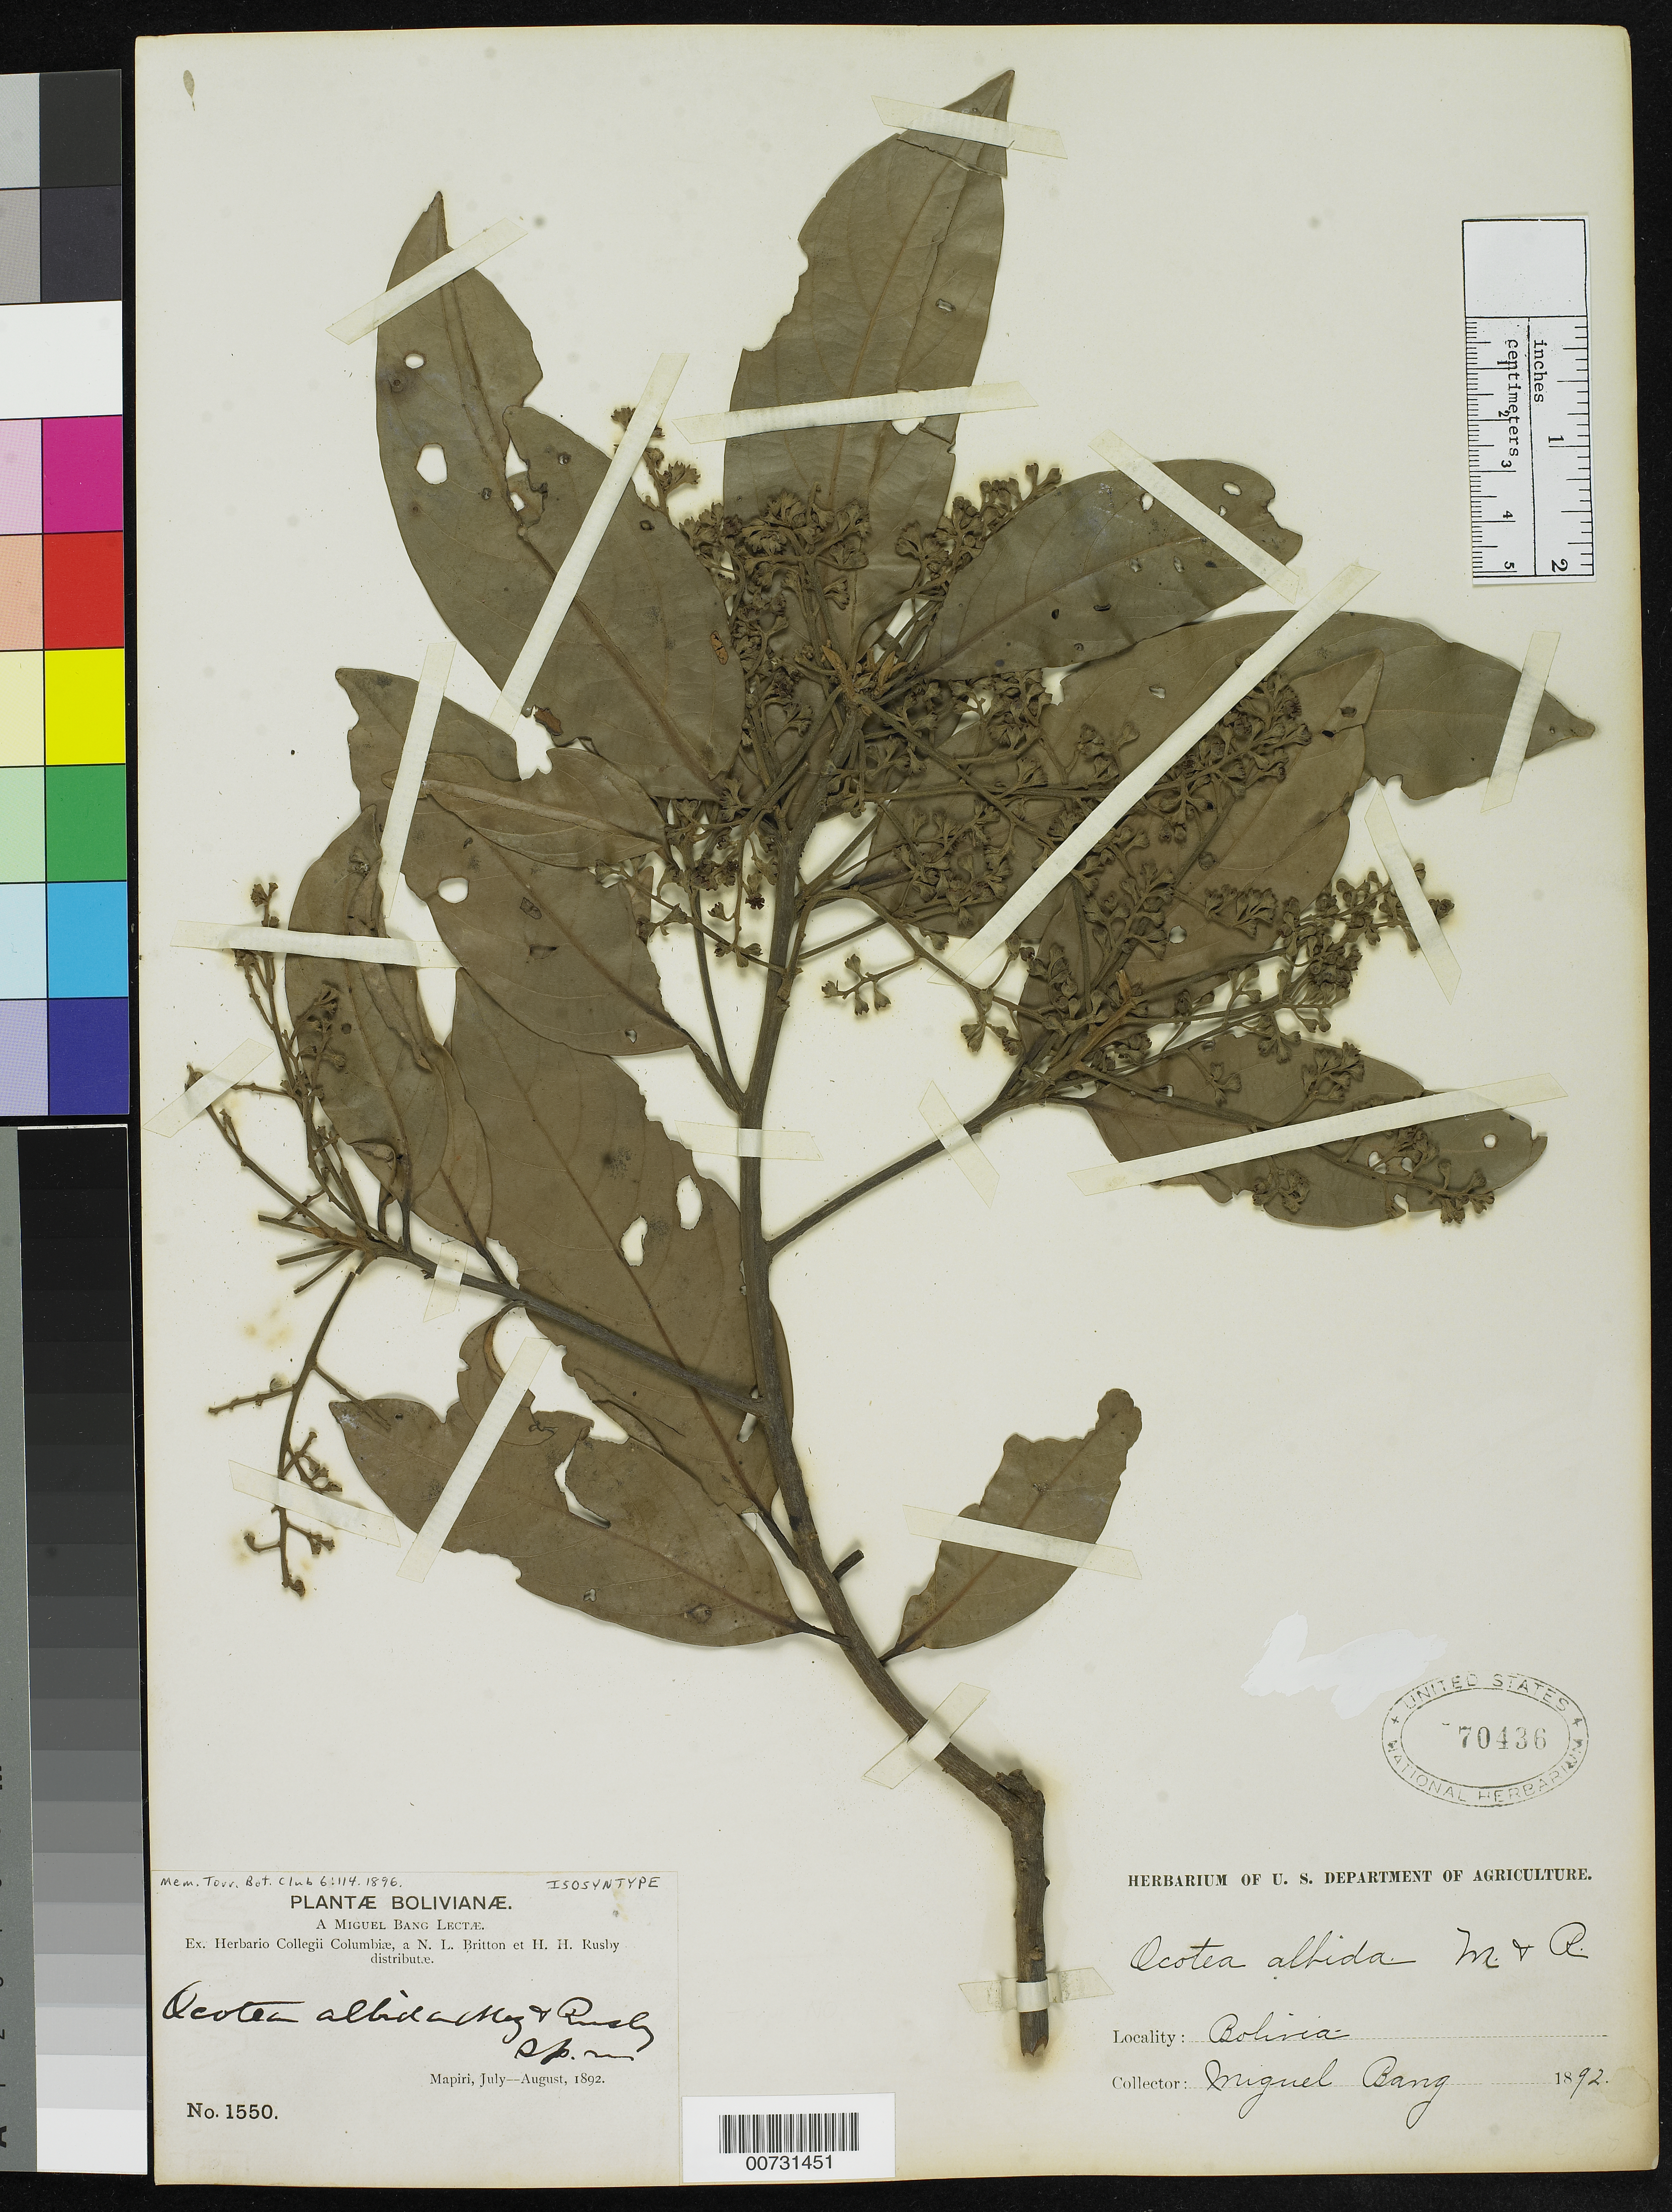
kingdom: Plantae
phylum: Tracheophyta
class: Magnoliopsida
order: Laurales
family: Lauraceae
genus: Ocotea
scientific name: Ocotea albida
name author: Mez & Rusby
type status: Isosyntype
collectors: M. Bang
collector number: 1550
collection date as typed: Jul 1892 to -- Aug 1892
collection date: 1892-07/1892-08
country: Bolivia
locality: Mapiri.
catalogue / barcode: US 70436